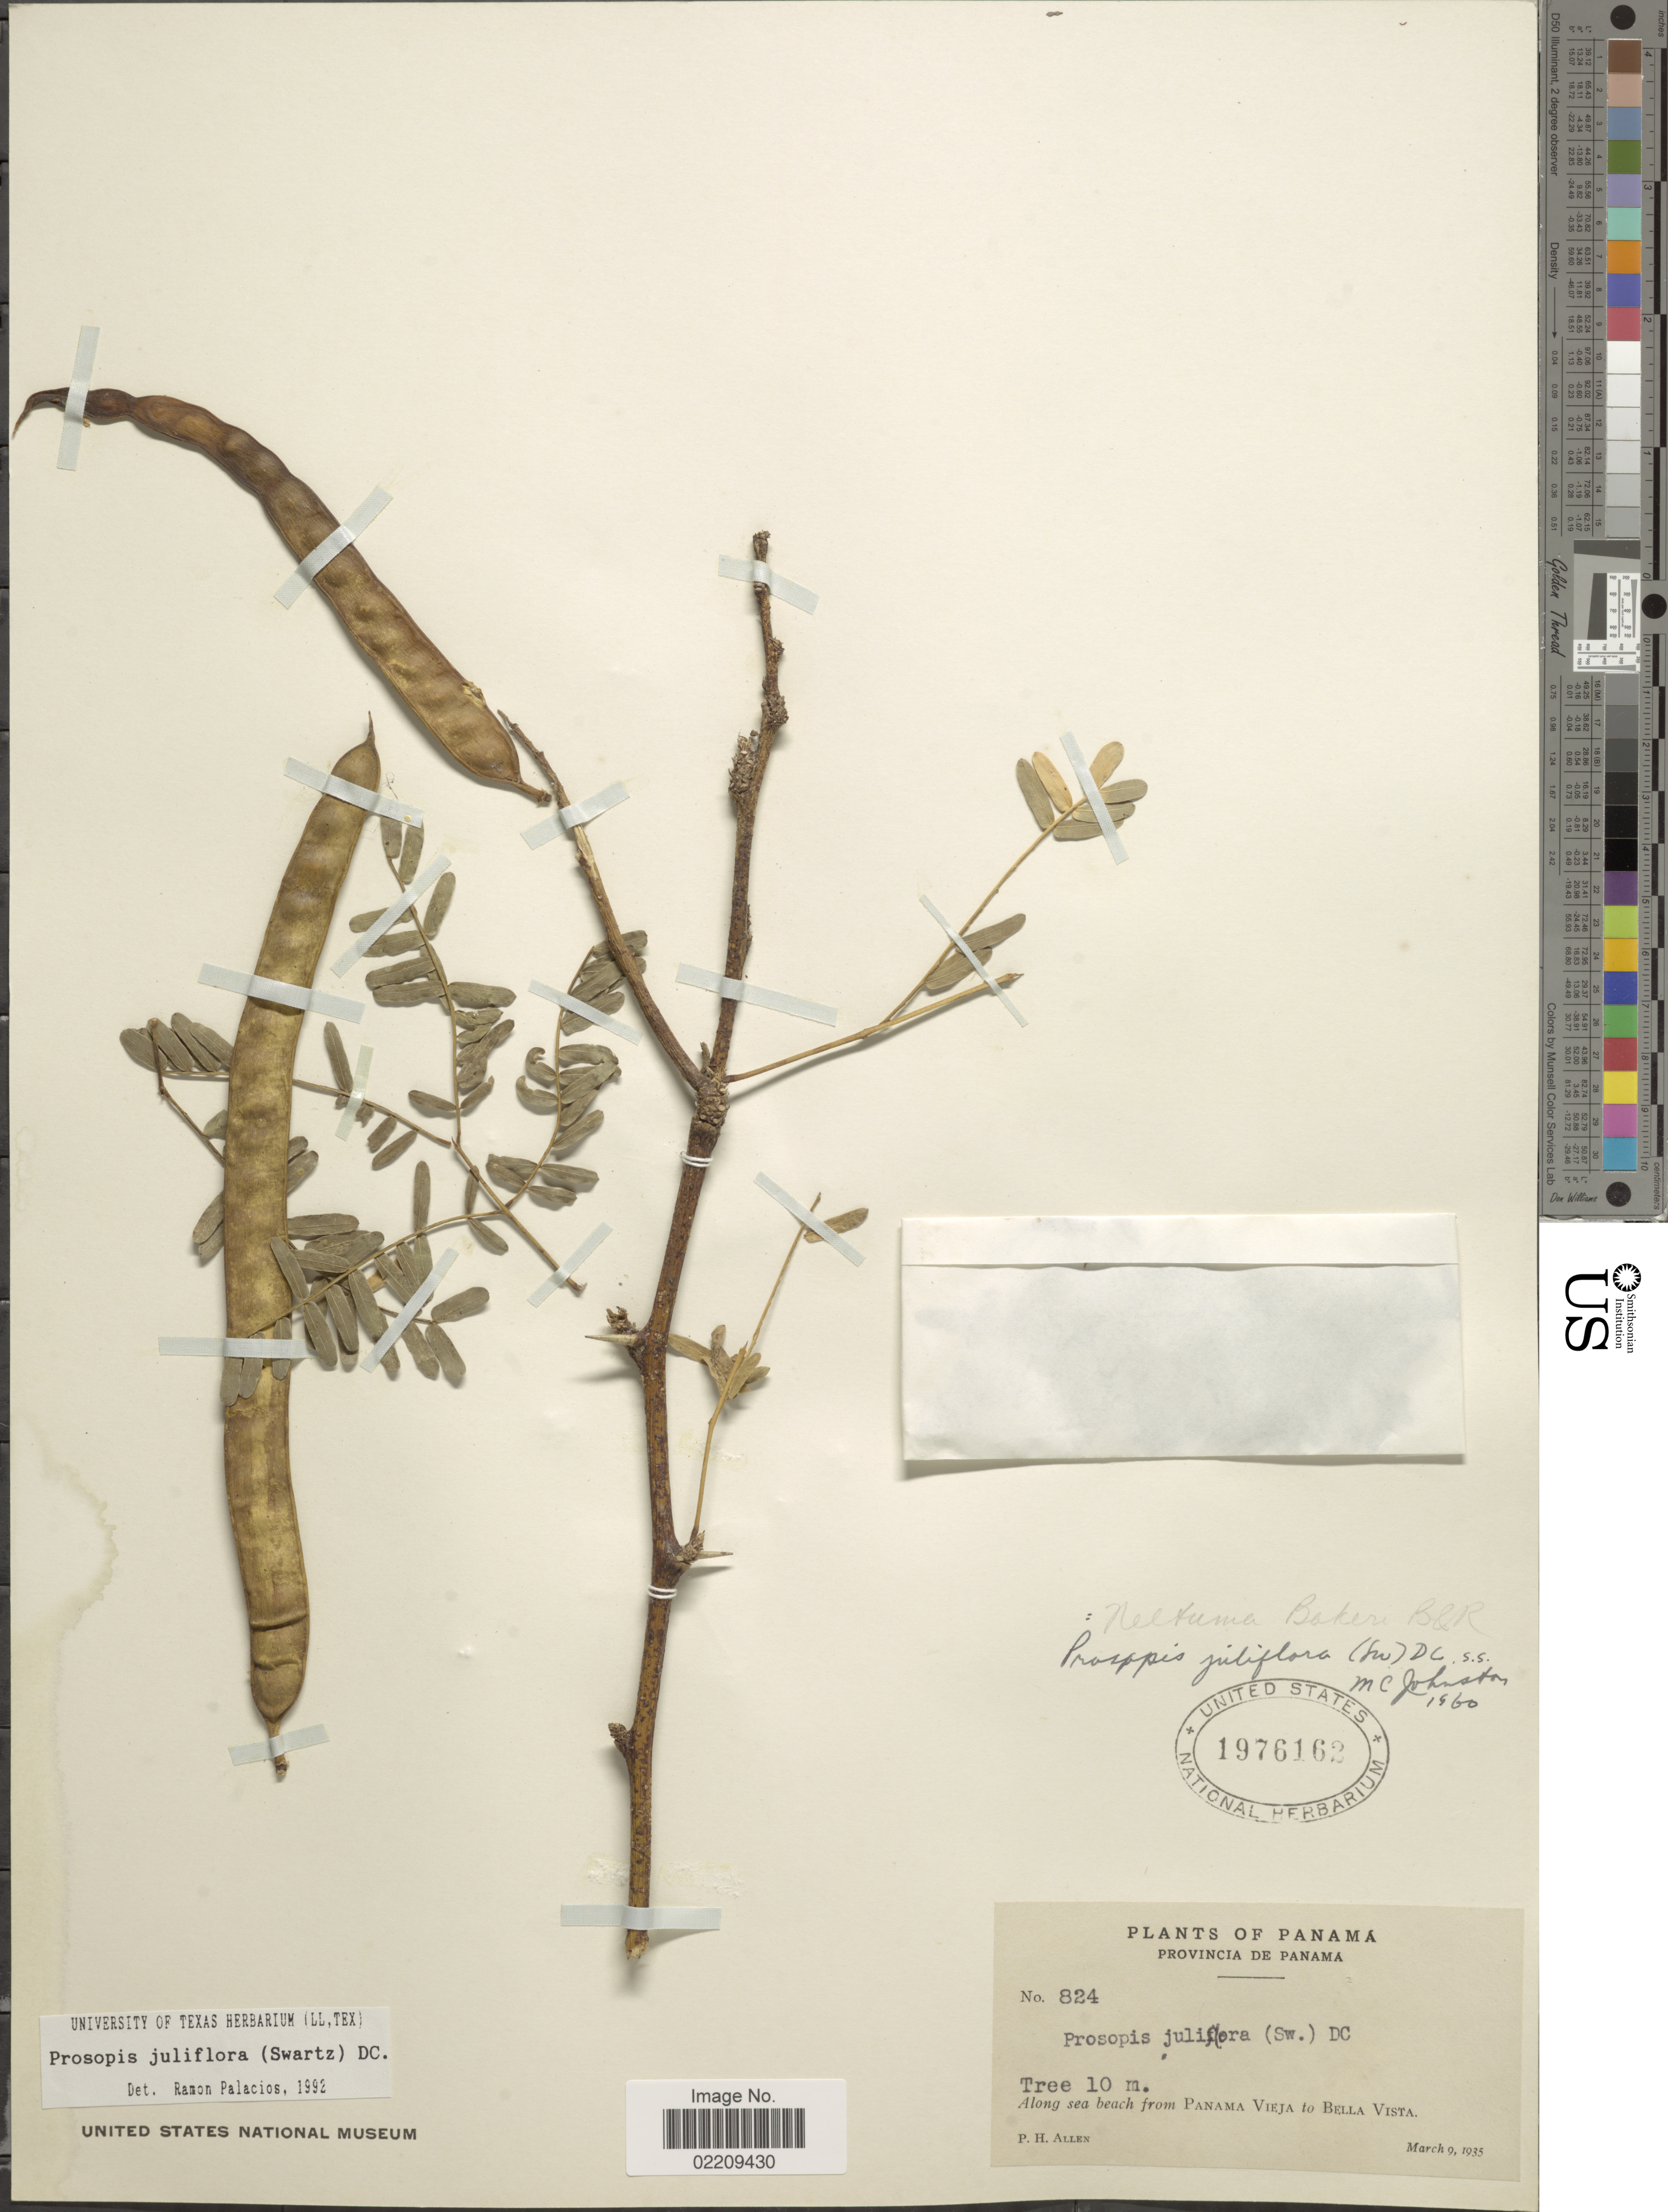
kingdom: Plantae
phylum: Tracheophyta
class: Magnoliopsida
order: Fabales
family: Fabaceae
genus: Neltuma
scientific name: Neltuma juliflora var. juliflora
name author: (Sw.) Raf.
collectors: P. H. Allen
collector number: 824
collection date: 1935-03-09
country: Panama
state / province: Panamá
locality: Along sea beach from Panama Vieja to Bella Vista.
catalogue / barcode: US 1976162